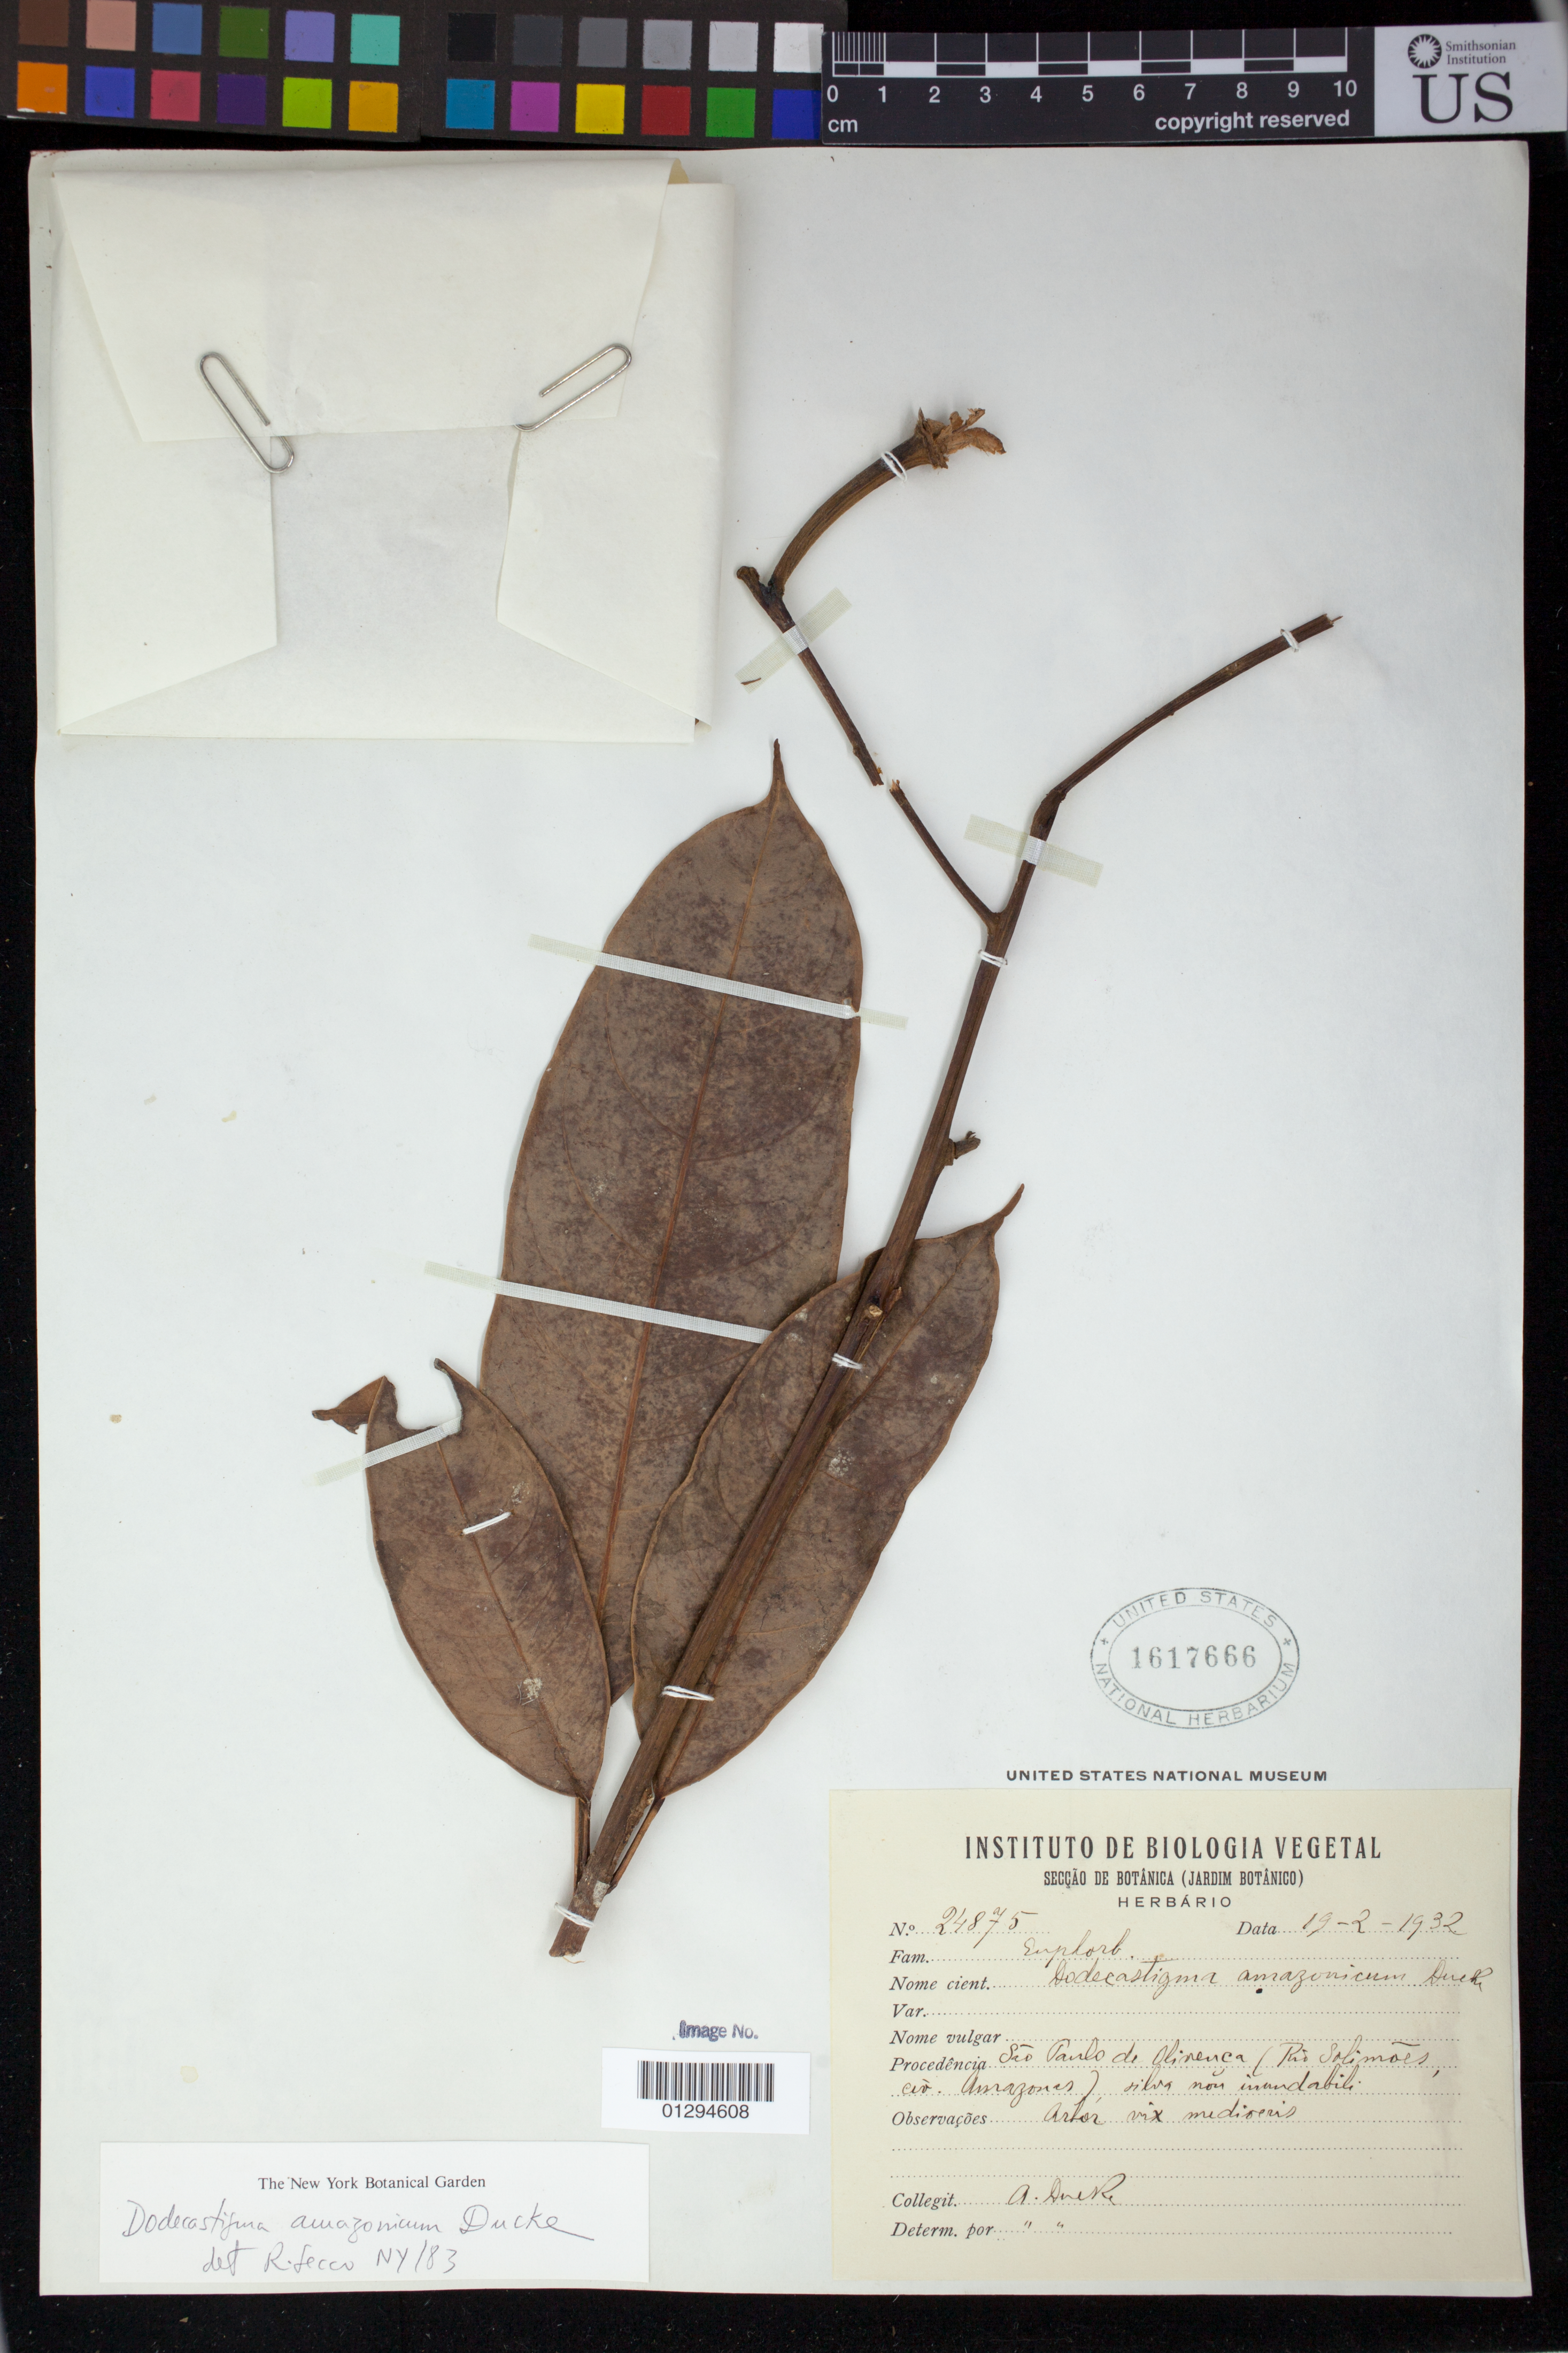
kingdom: Plantae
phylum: Tracheophyta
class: Magnoliopsida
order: Malpighiales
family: Euphorbiaceae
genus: Dodecastigma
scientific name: Dodecastigma amazonicum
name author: Ducke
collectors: A. Ducke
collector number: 24875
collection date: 1932-02-19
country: Brazil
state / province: Amazonas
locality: Sao Paulo de Olivenca, Rio Solimoes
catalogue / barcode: US 1617666